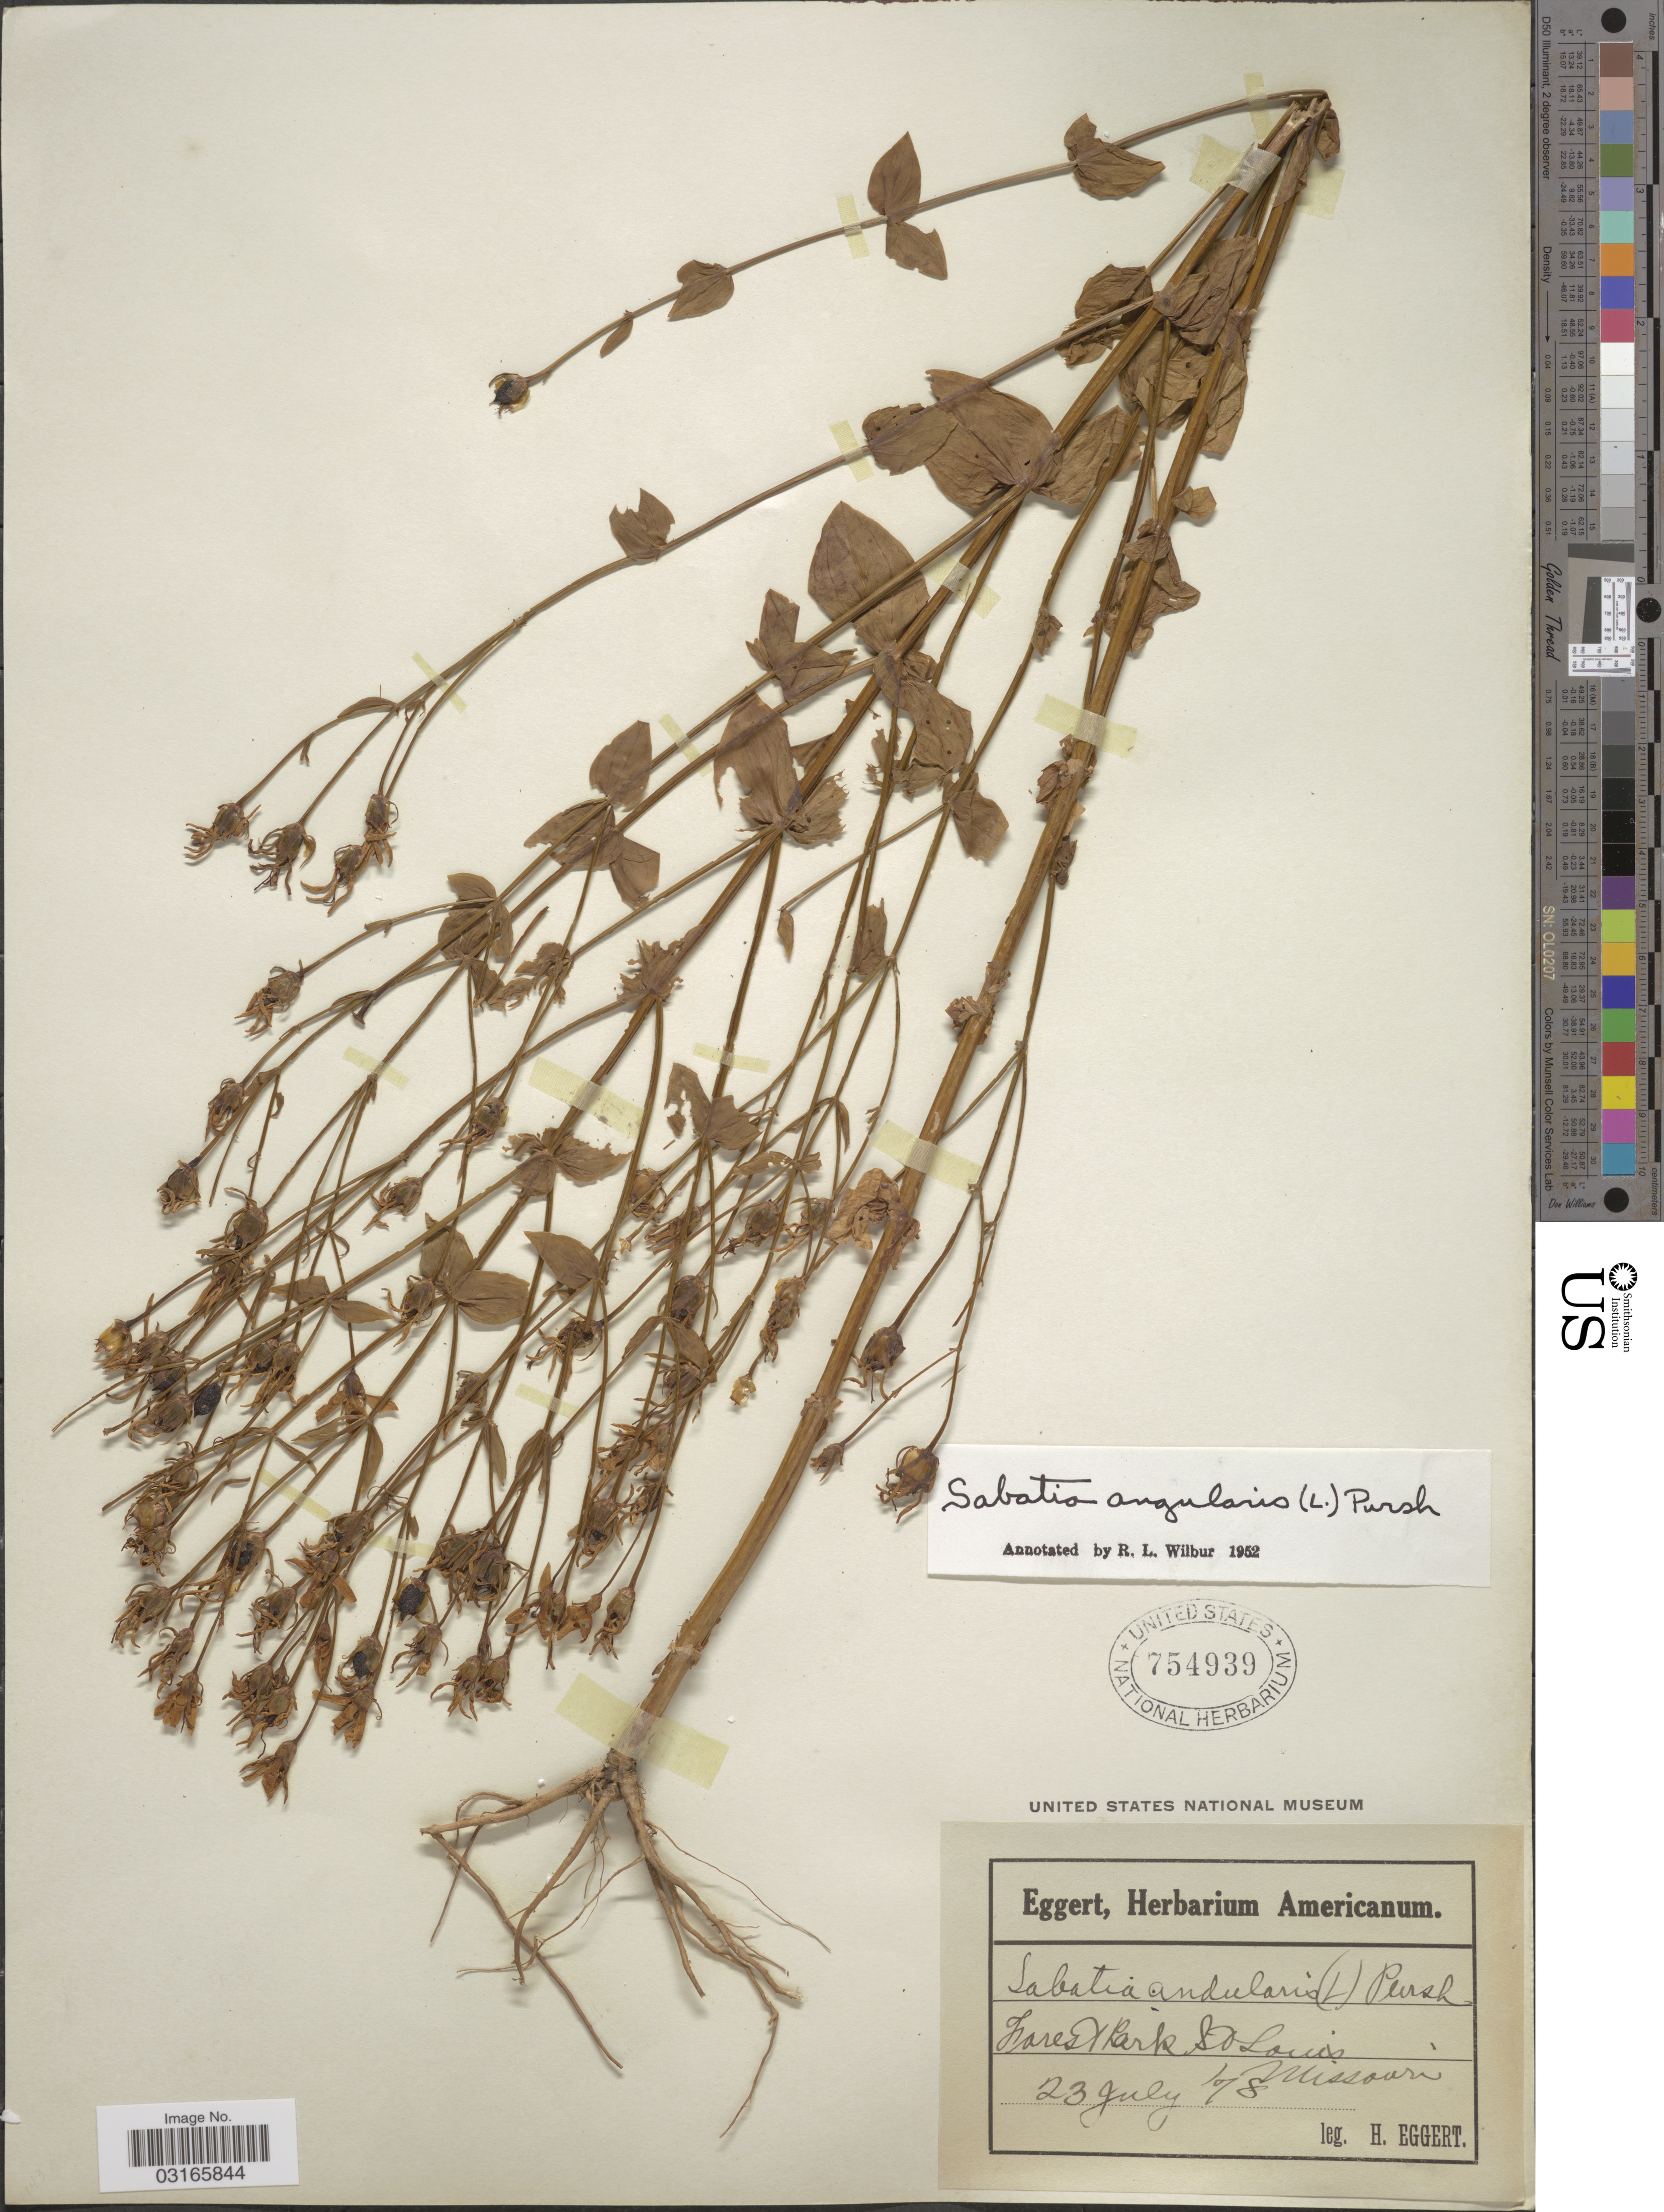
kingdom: Plantae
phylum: Tracheophyta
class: Magnoliopsida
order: Gentianales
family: Gentianaceae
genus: Sabatia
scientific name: Sabatia angularis (L.) Pursh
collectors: H. Eggert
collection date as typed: Transcribed d/m/y: 23/7/78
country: United States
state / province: Missouri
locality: Forest Park, St. Louis.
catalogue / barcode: US 754939